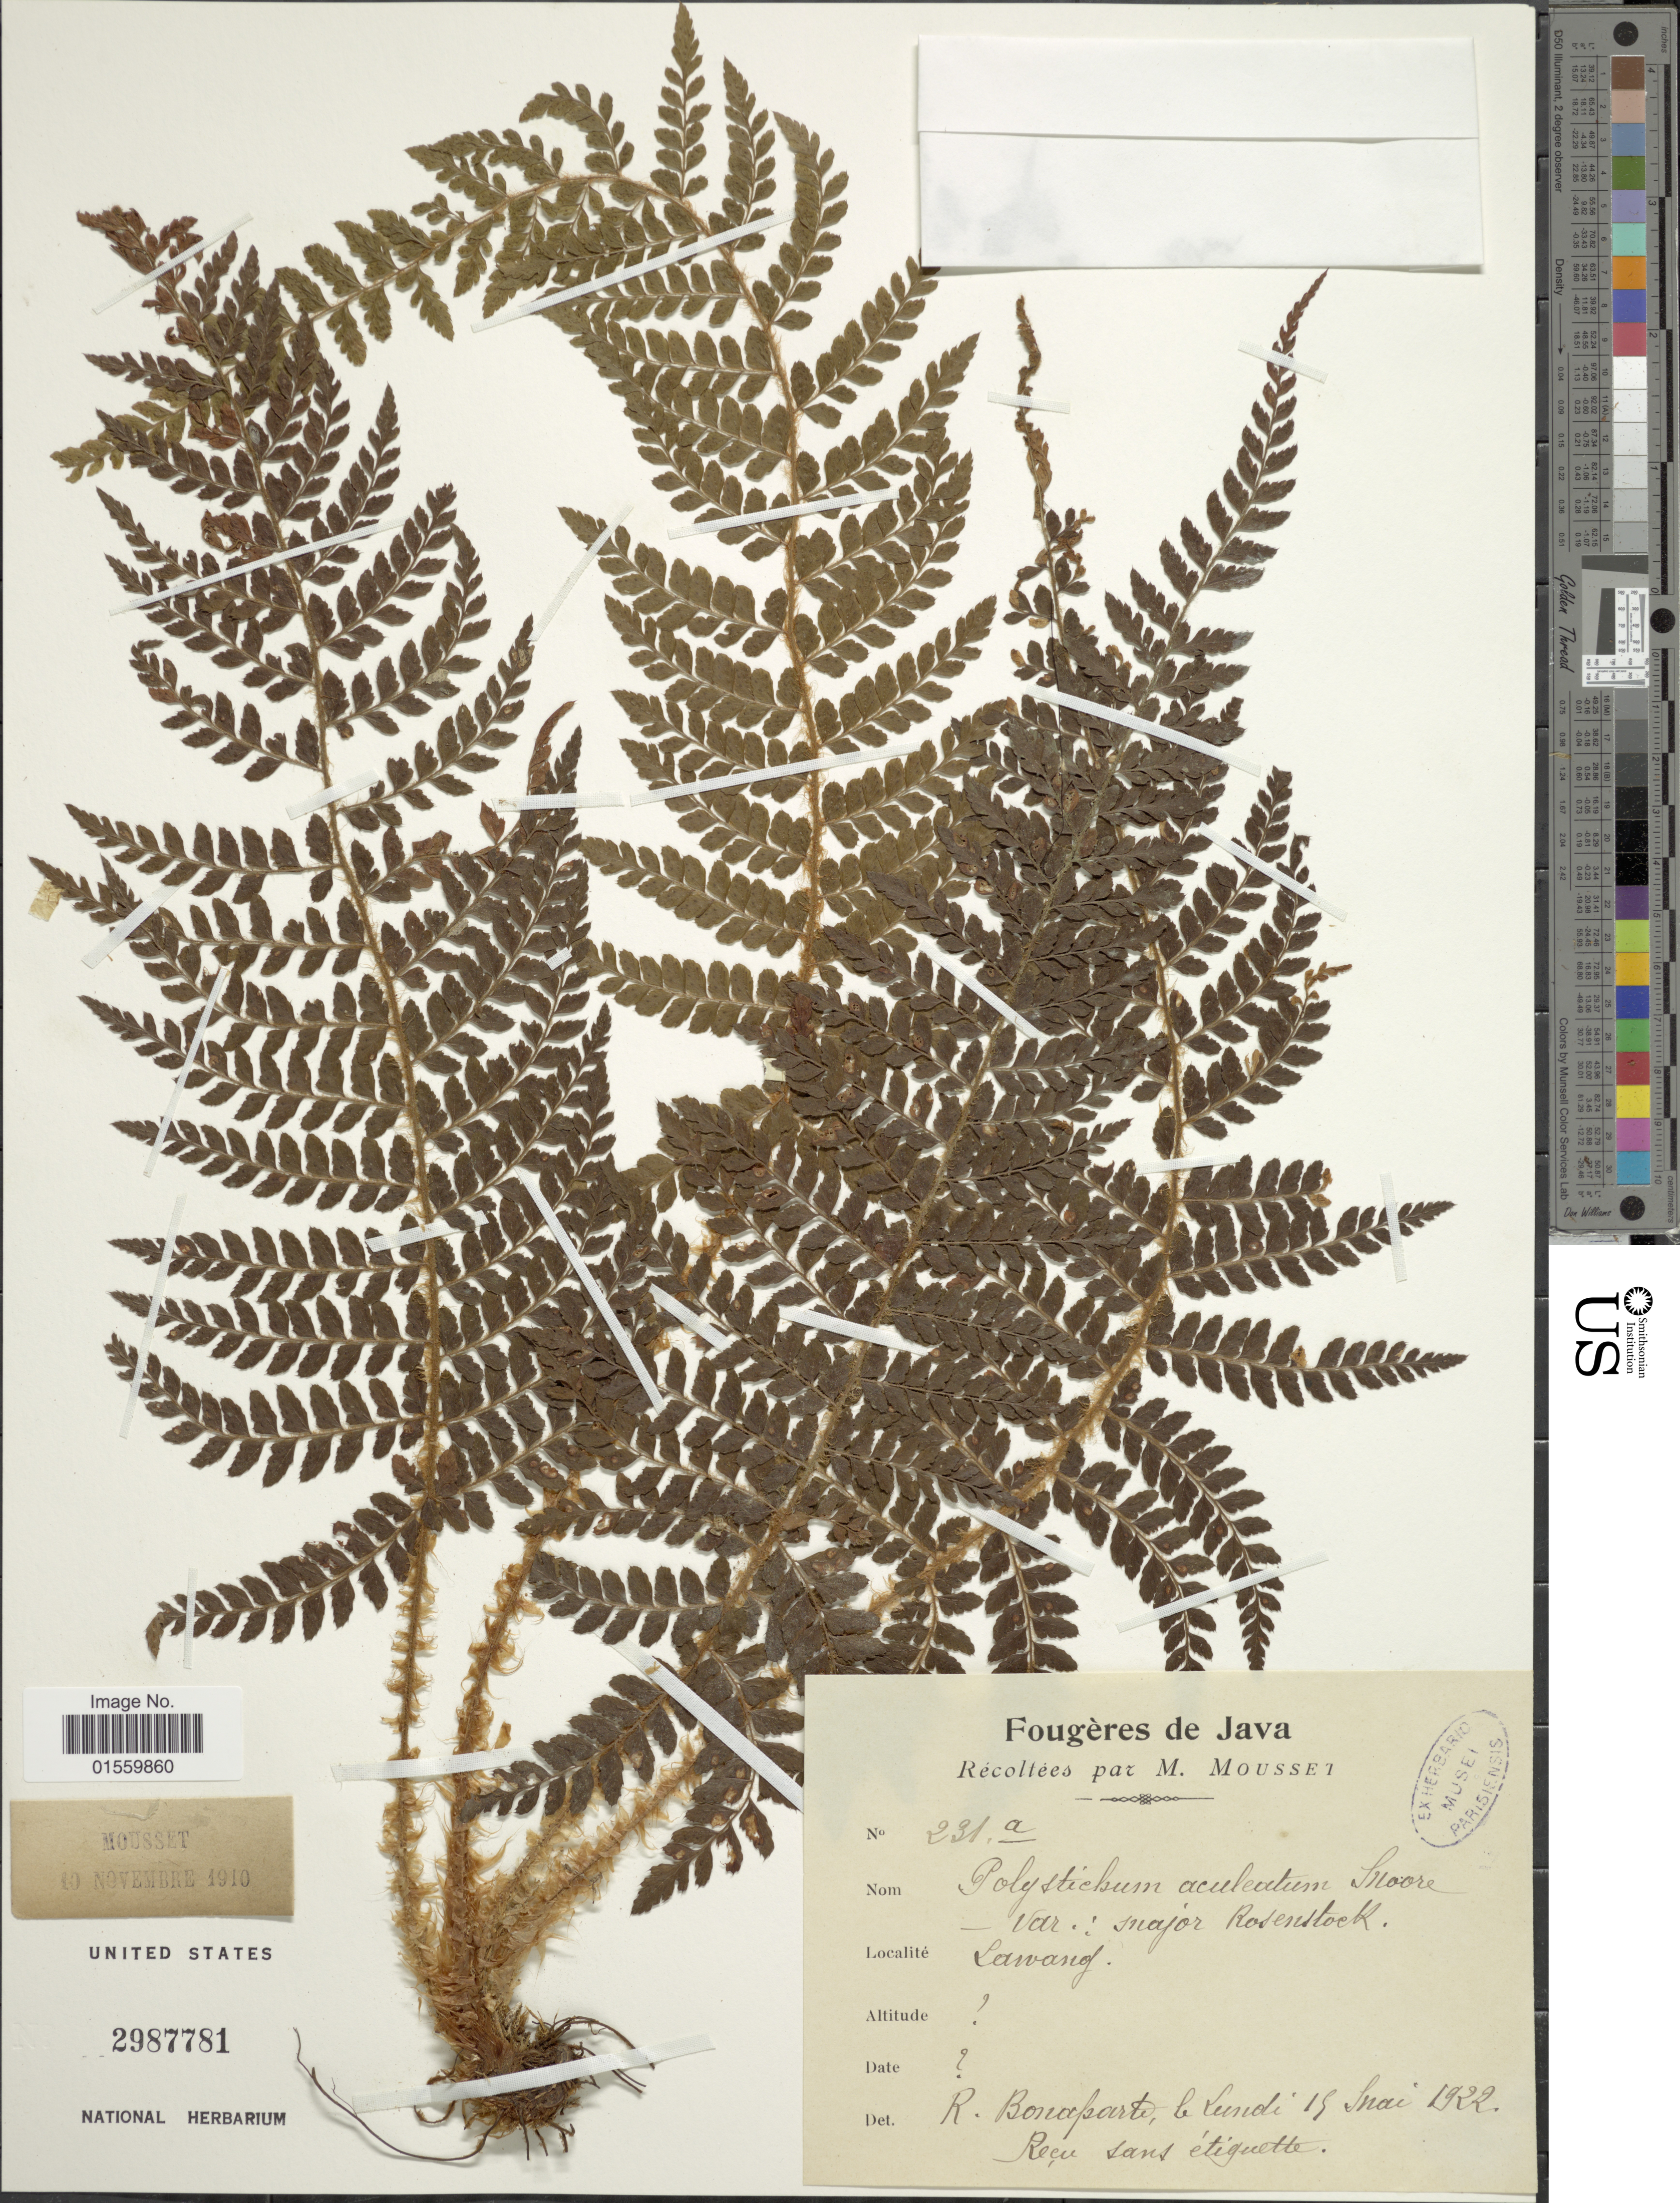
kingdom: Plantae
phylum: Tracheophyta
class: Polypodiopsida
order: Polypodiales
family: Dryopteridaceae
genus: Polystichum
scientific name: Polystichum diaphanum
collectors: M. Mousset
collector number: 231a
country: Indonesia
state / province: Java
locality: Lawang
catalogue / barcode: US 2987781